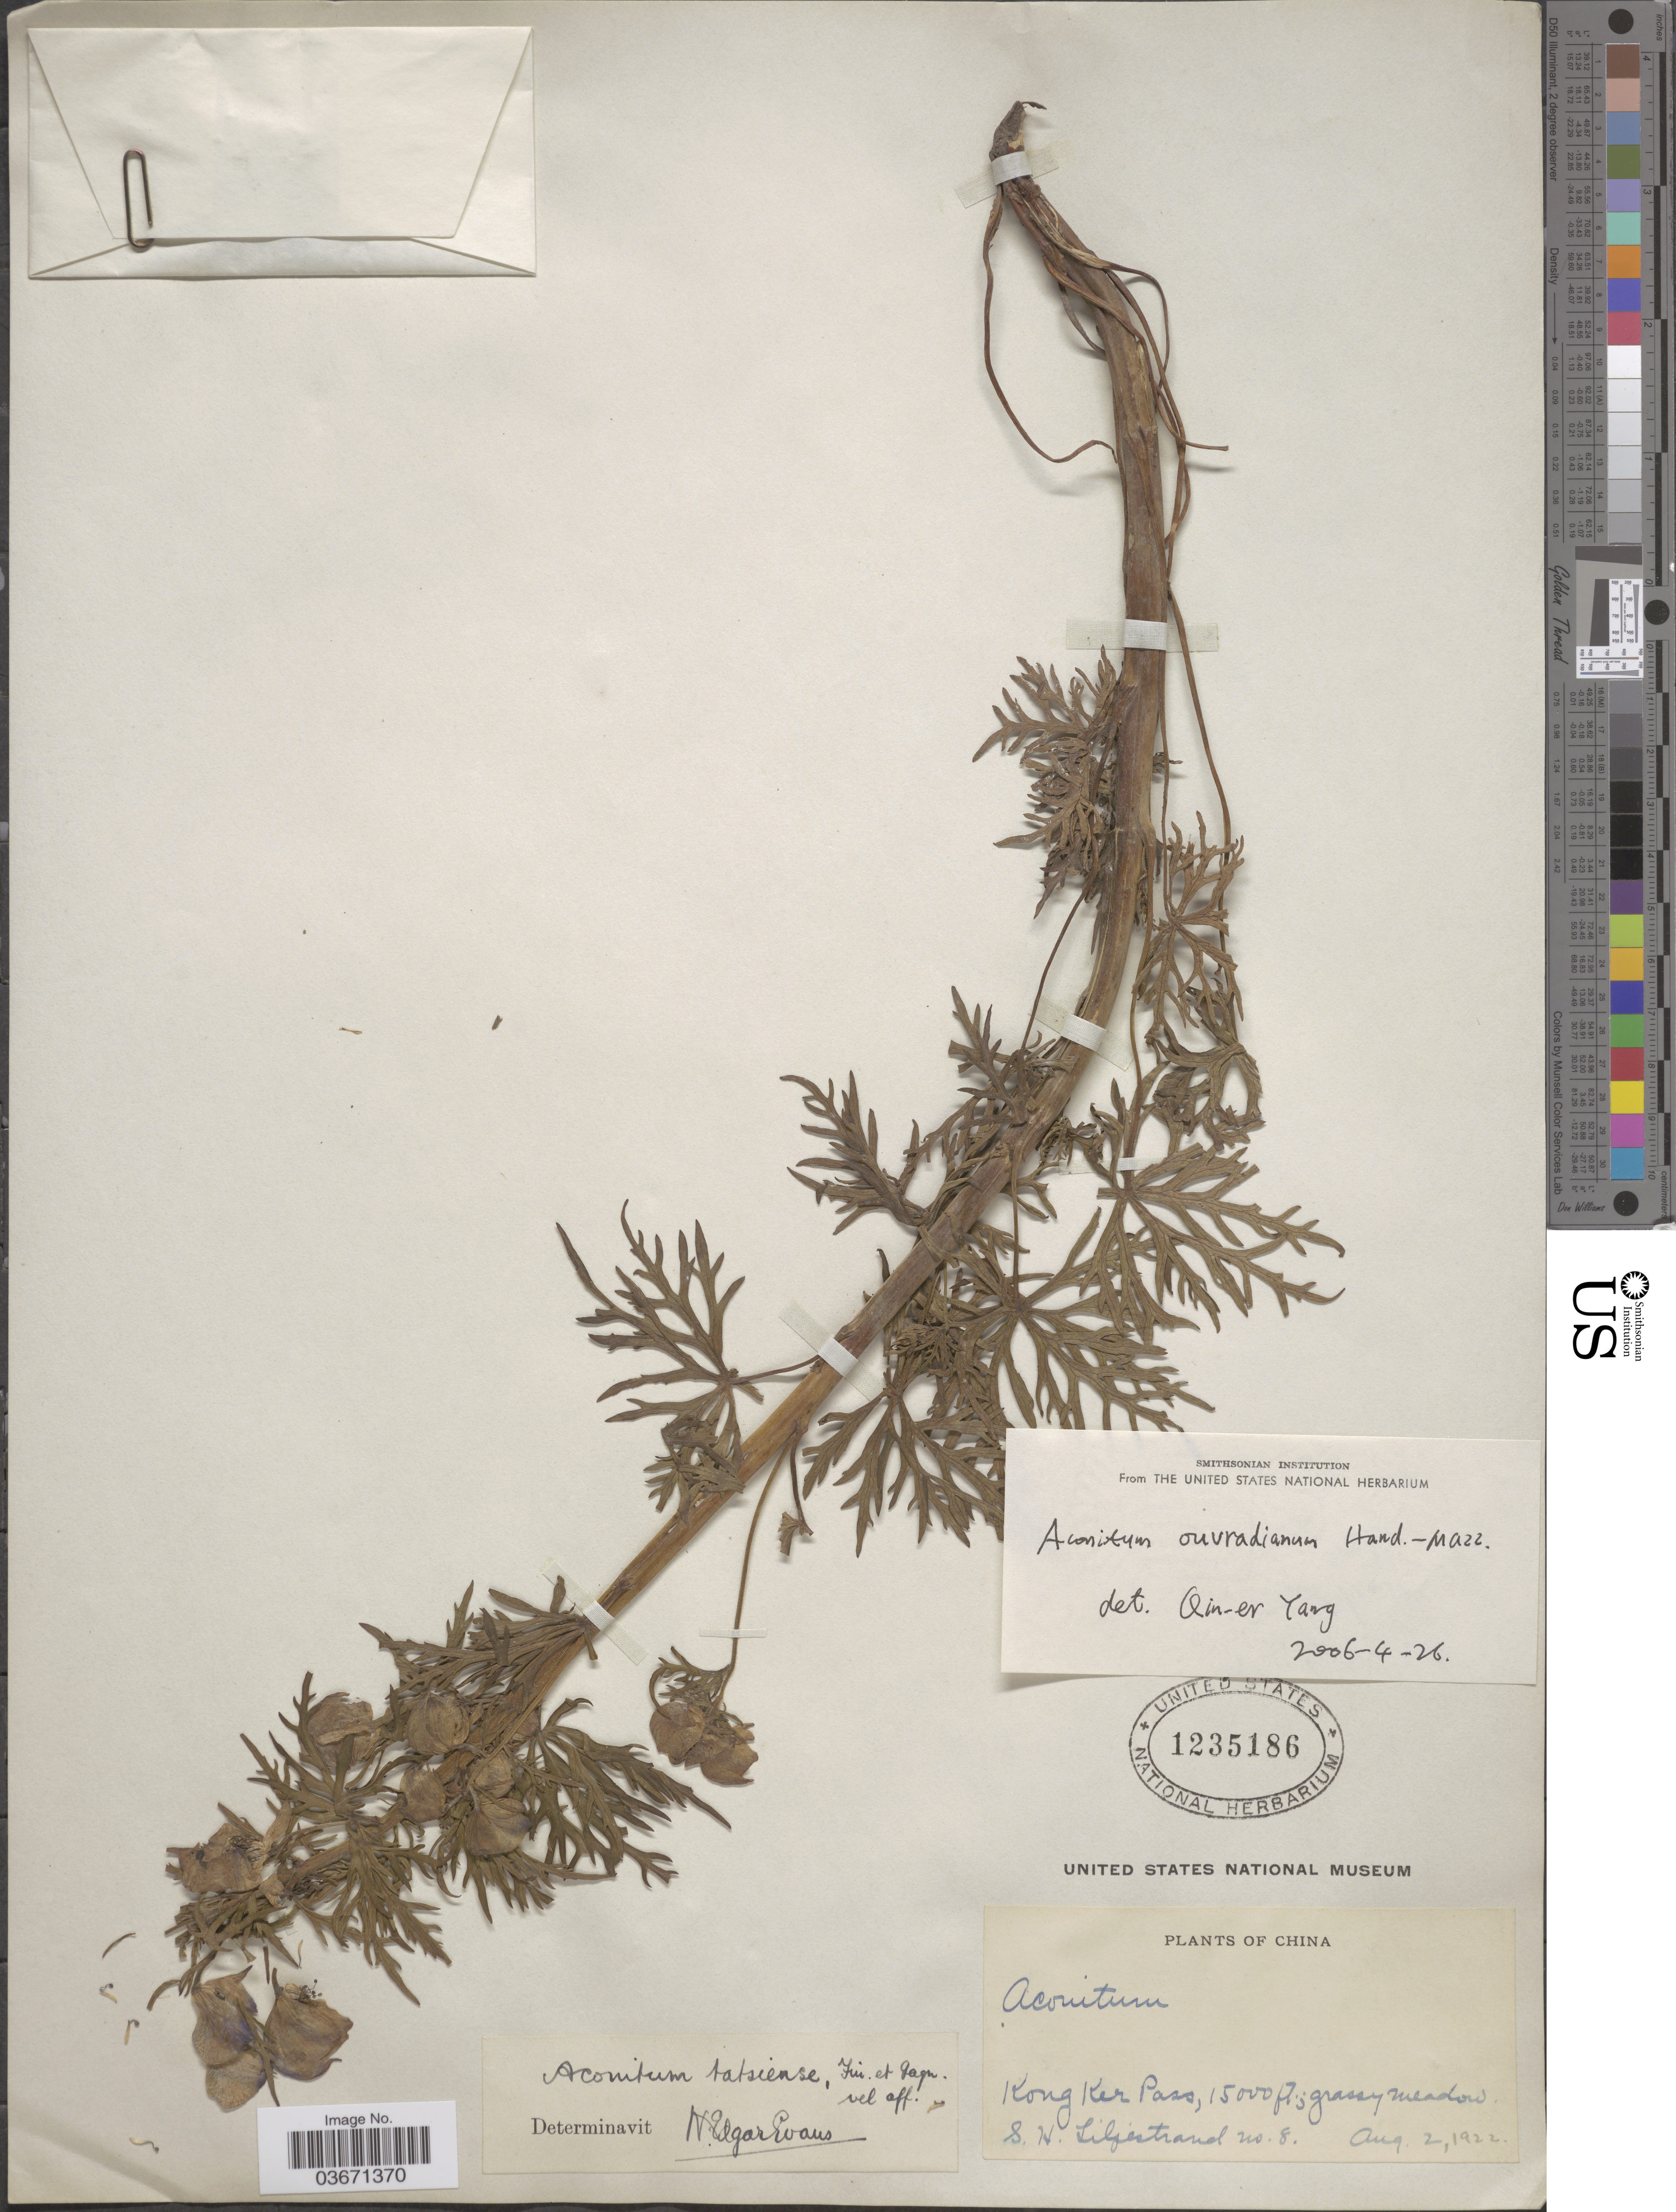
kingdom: Plantae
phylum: Tracheophyta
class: Magnoliopsida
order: Ranunculales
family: Ranunculaceae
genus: Aconitum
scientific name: Aconitum ouvrardianum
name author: Hand.-Mazz.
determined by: Yang, Q. E.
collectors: S. Liljestrand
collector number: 8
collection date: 1922-08-02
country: China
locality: Kong Ker Pass.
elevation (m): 4572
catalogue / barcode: US 1235186